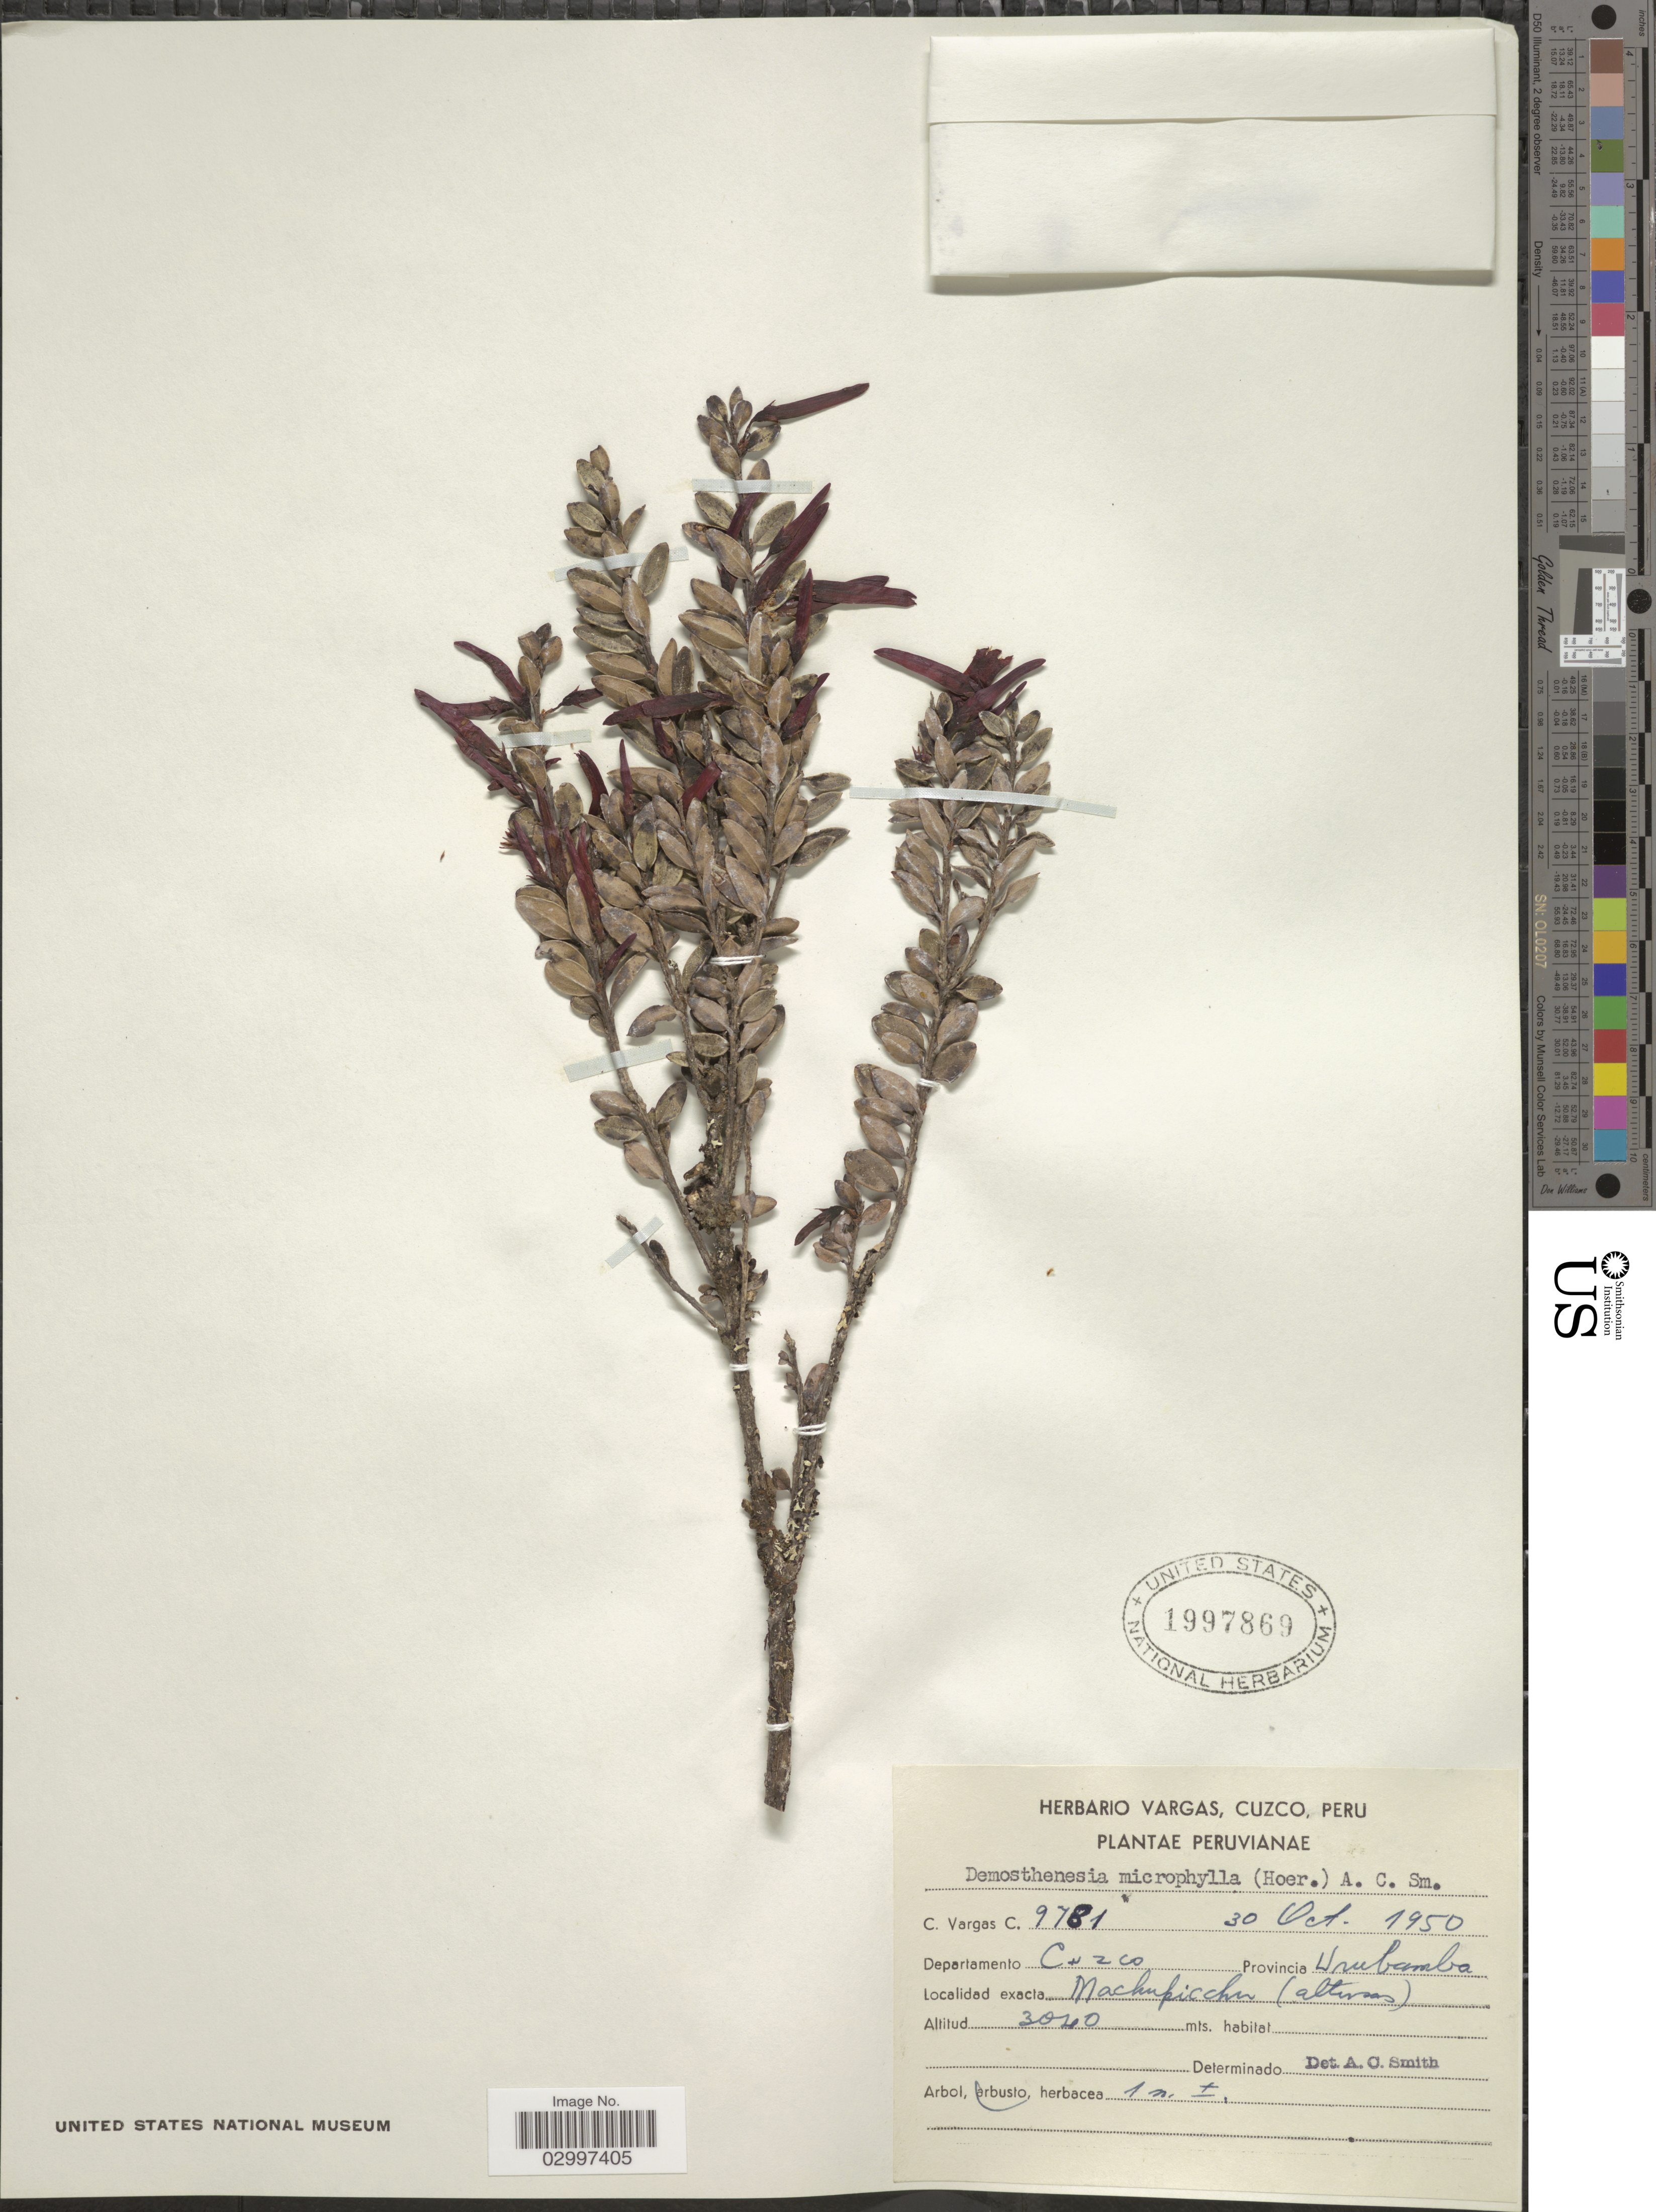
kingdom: Plantae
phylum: Tracheophyta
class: Magnoliopsida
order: Ericales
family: Ericaceae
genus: Demosthenesia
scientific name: Demosthenesia microphylla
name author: A.C. Sm.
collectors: C. Vargas Calderón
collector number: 9781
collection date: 1950-10-30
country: Peru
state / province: Cusco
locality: Departamento Cuzco, Provincia Urubamba, Machupicchu.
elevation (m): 3040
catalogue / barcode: US 1997869